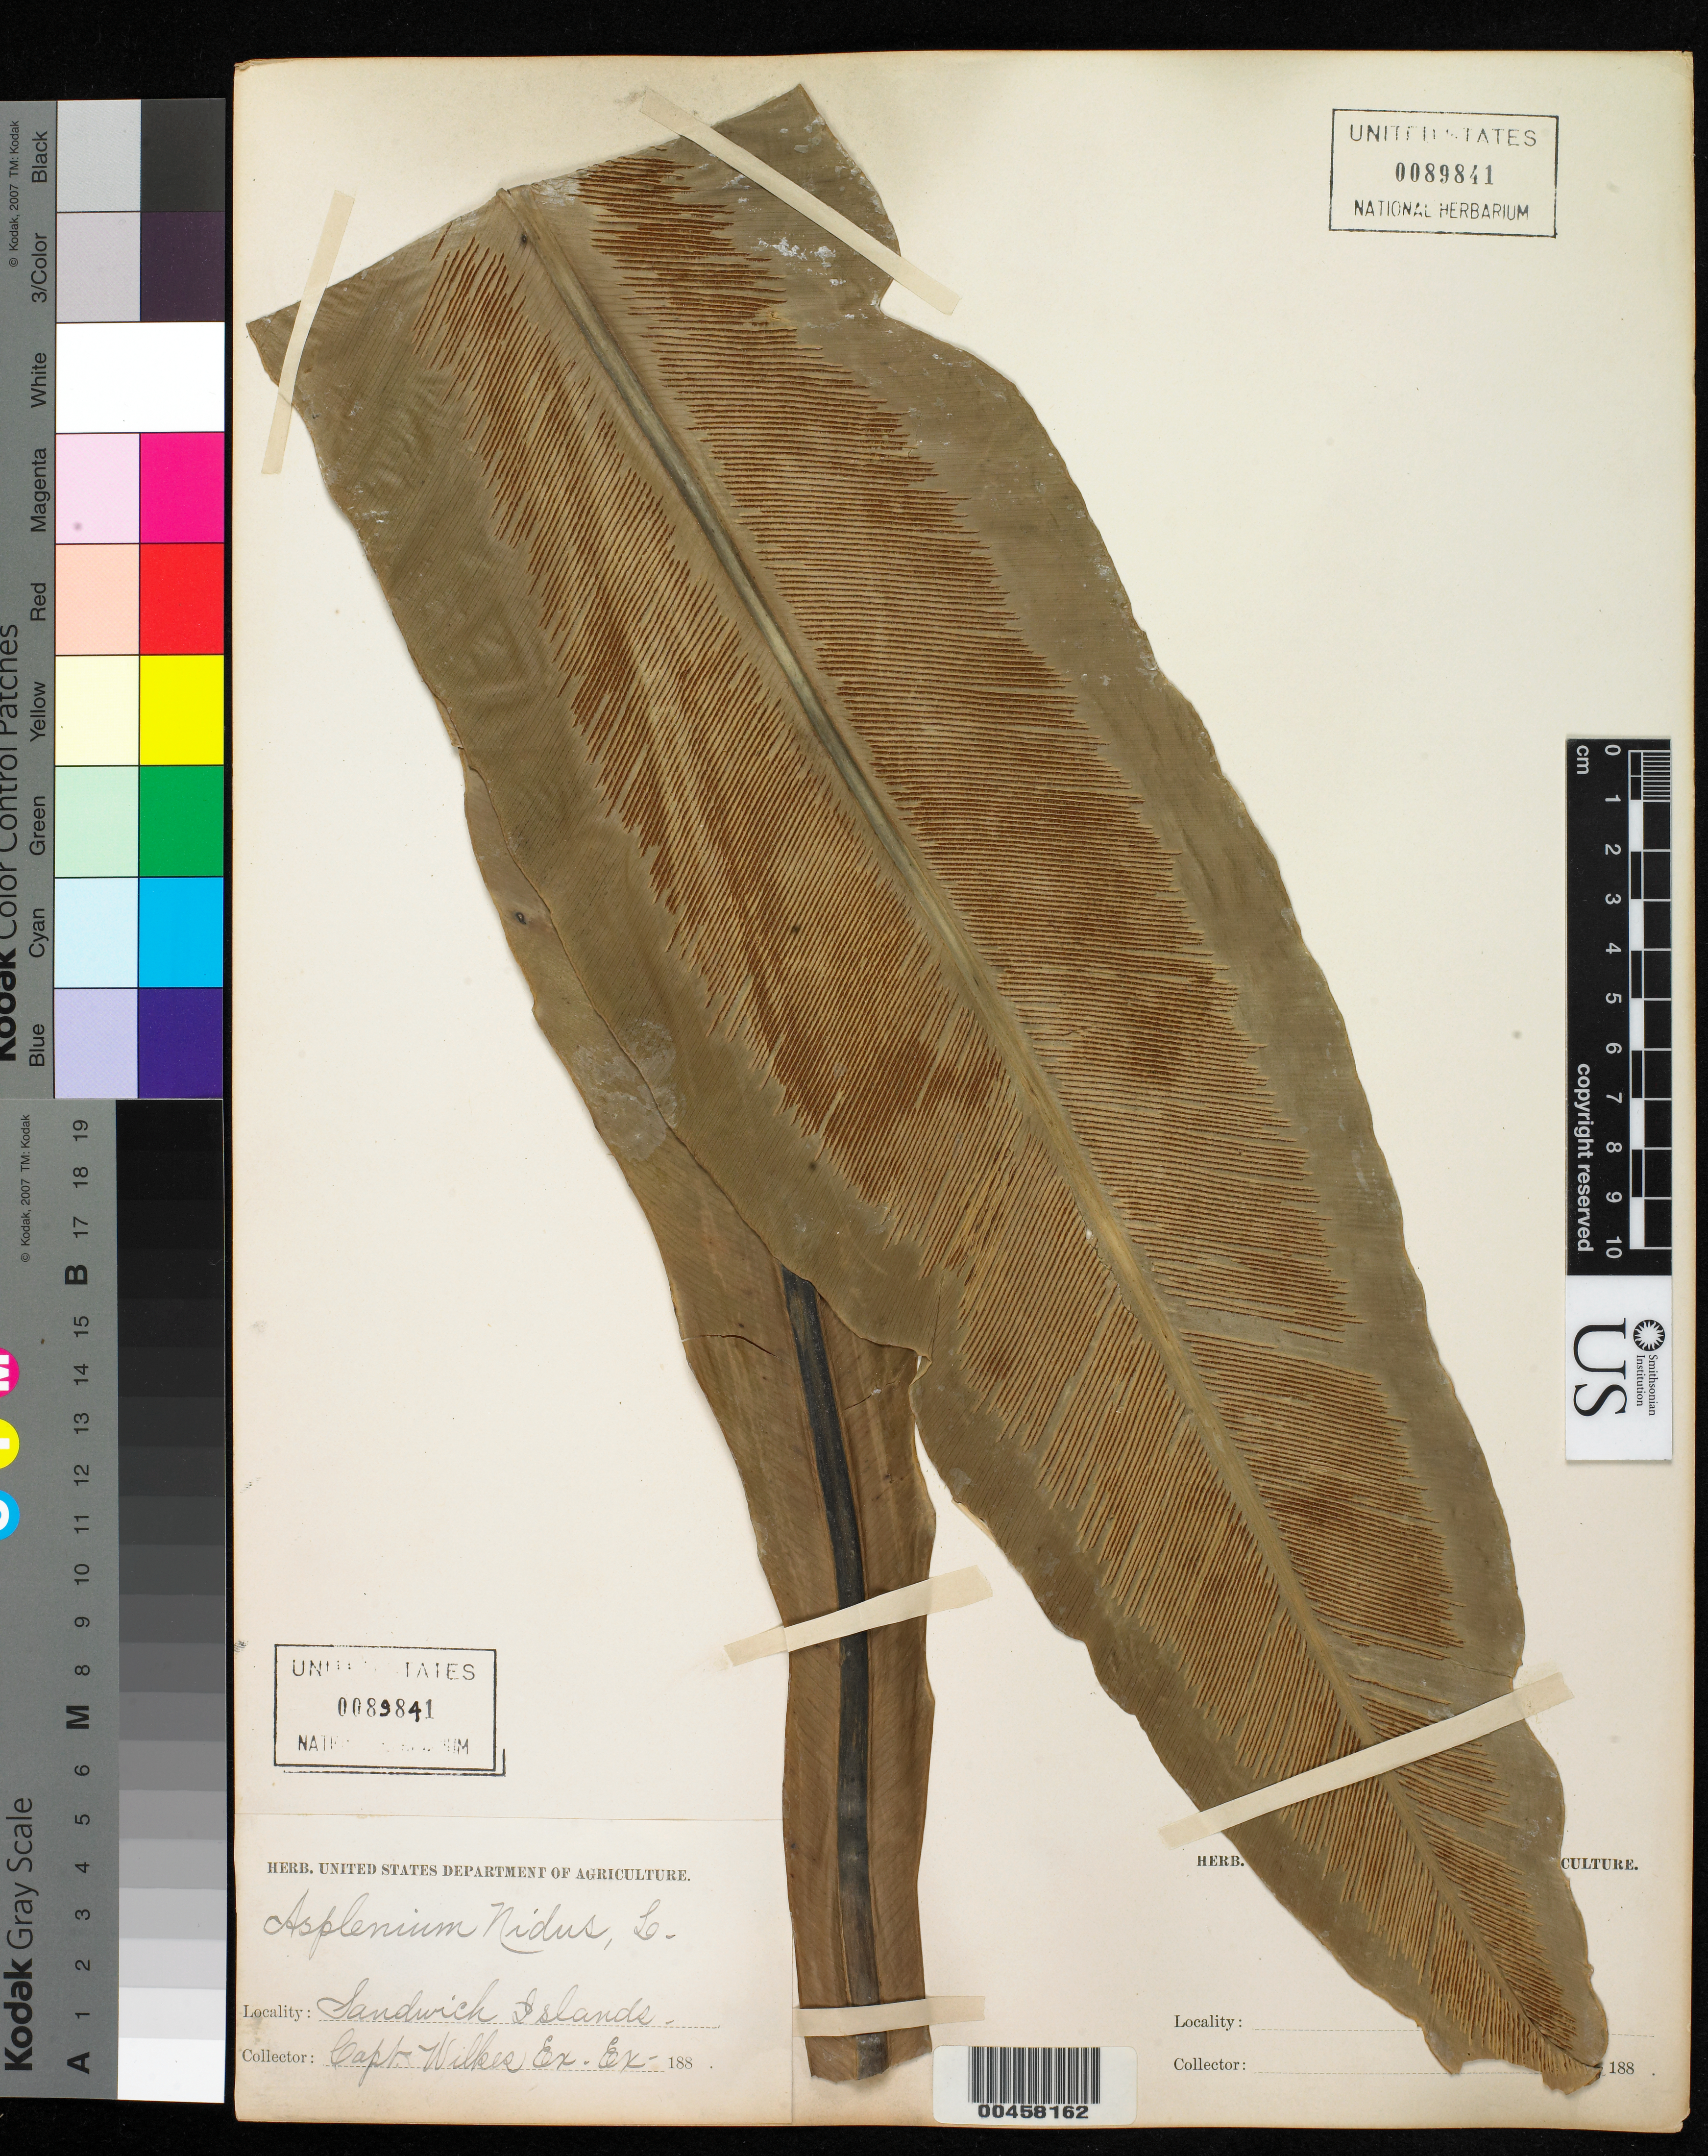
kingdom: Plantae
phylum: Tracheophyta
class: Polypodiopsida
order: Polypodiales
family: Aspleniaceae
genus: Asplenium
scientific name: Asplenium nidus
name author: L.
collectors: Wilkes Explor. Exped.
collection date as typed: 188?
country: United States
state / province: Hawaii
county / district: Honolulu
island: Oahu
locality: Sandwich Islands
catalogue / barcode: US 89841